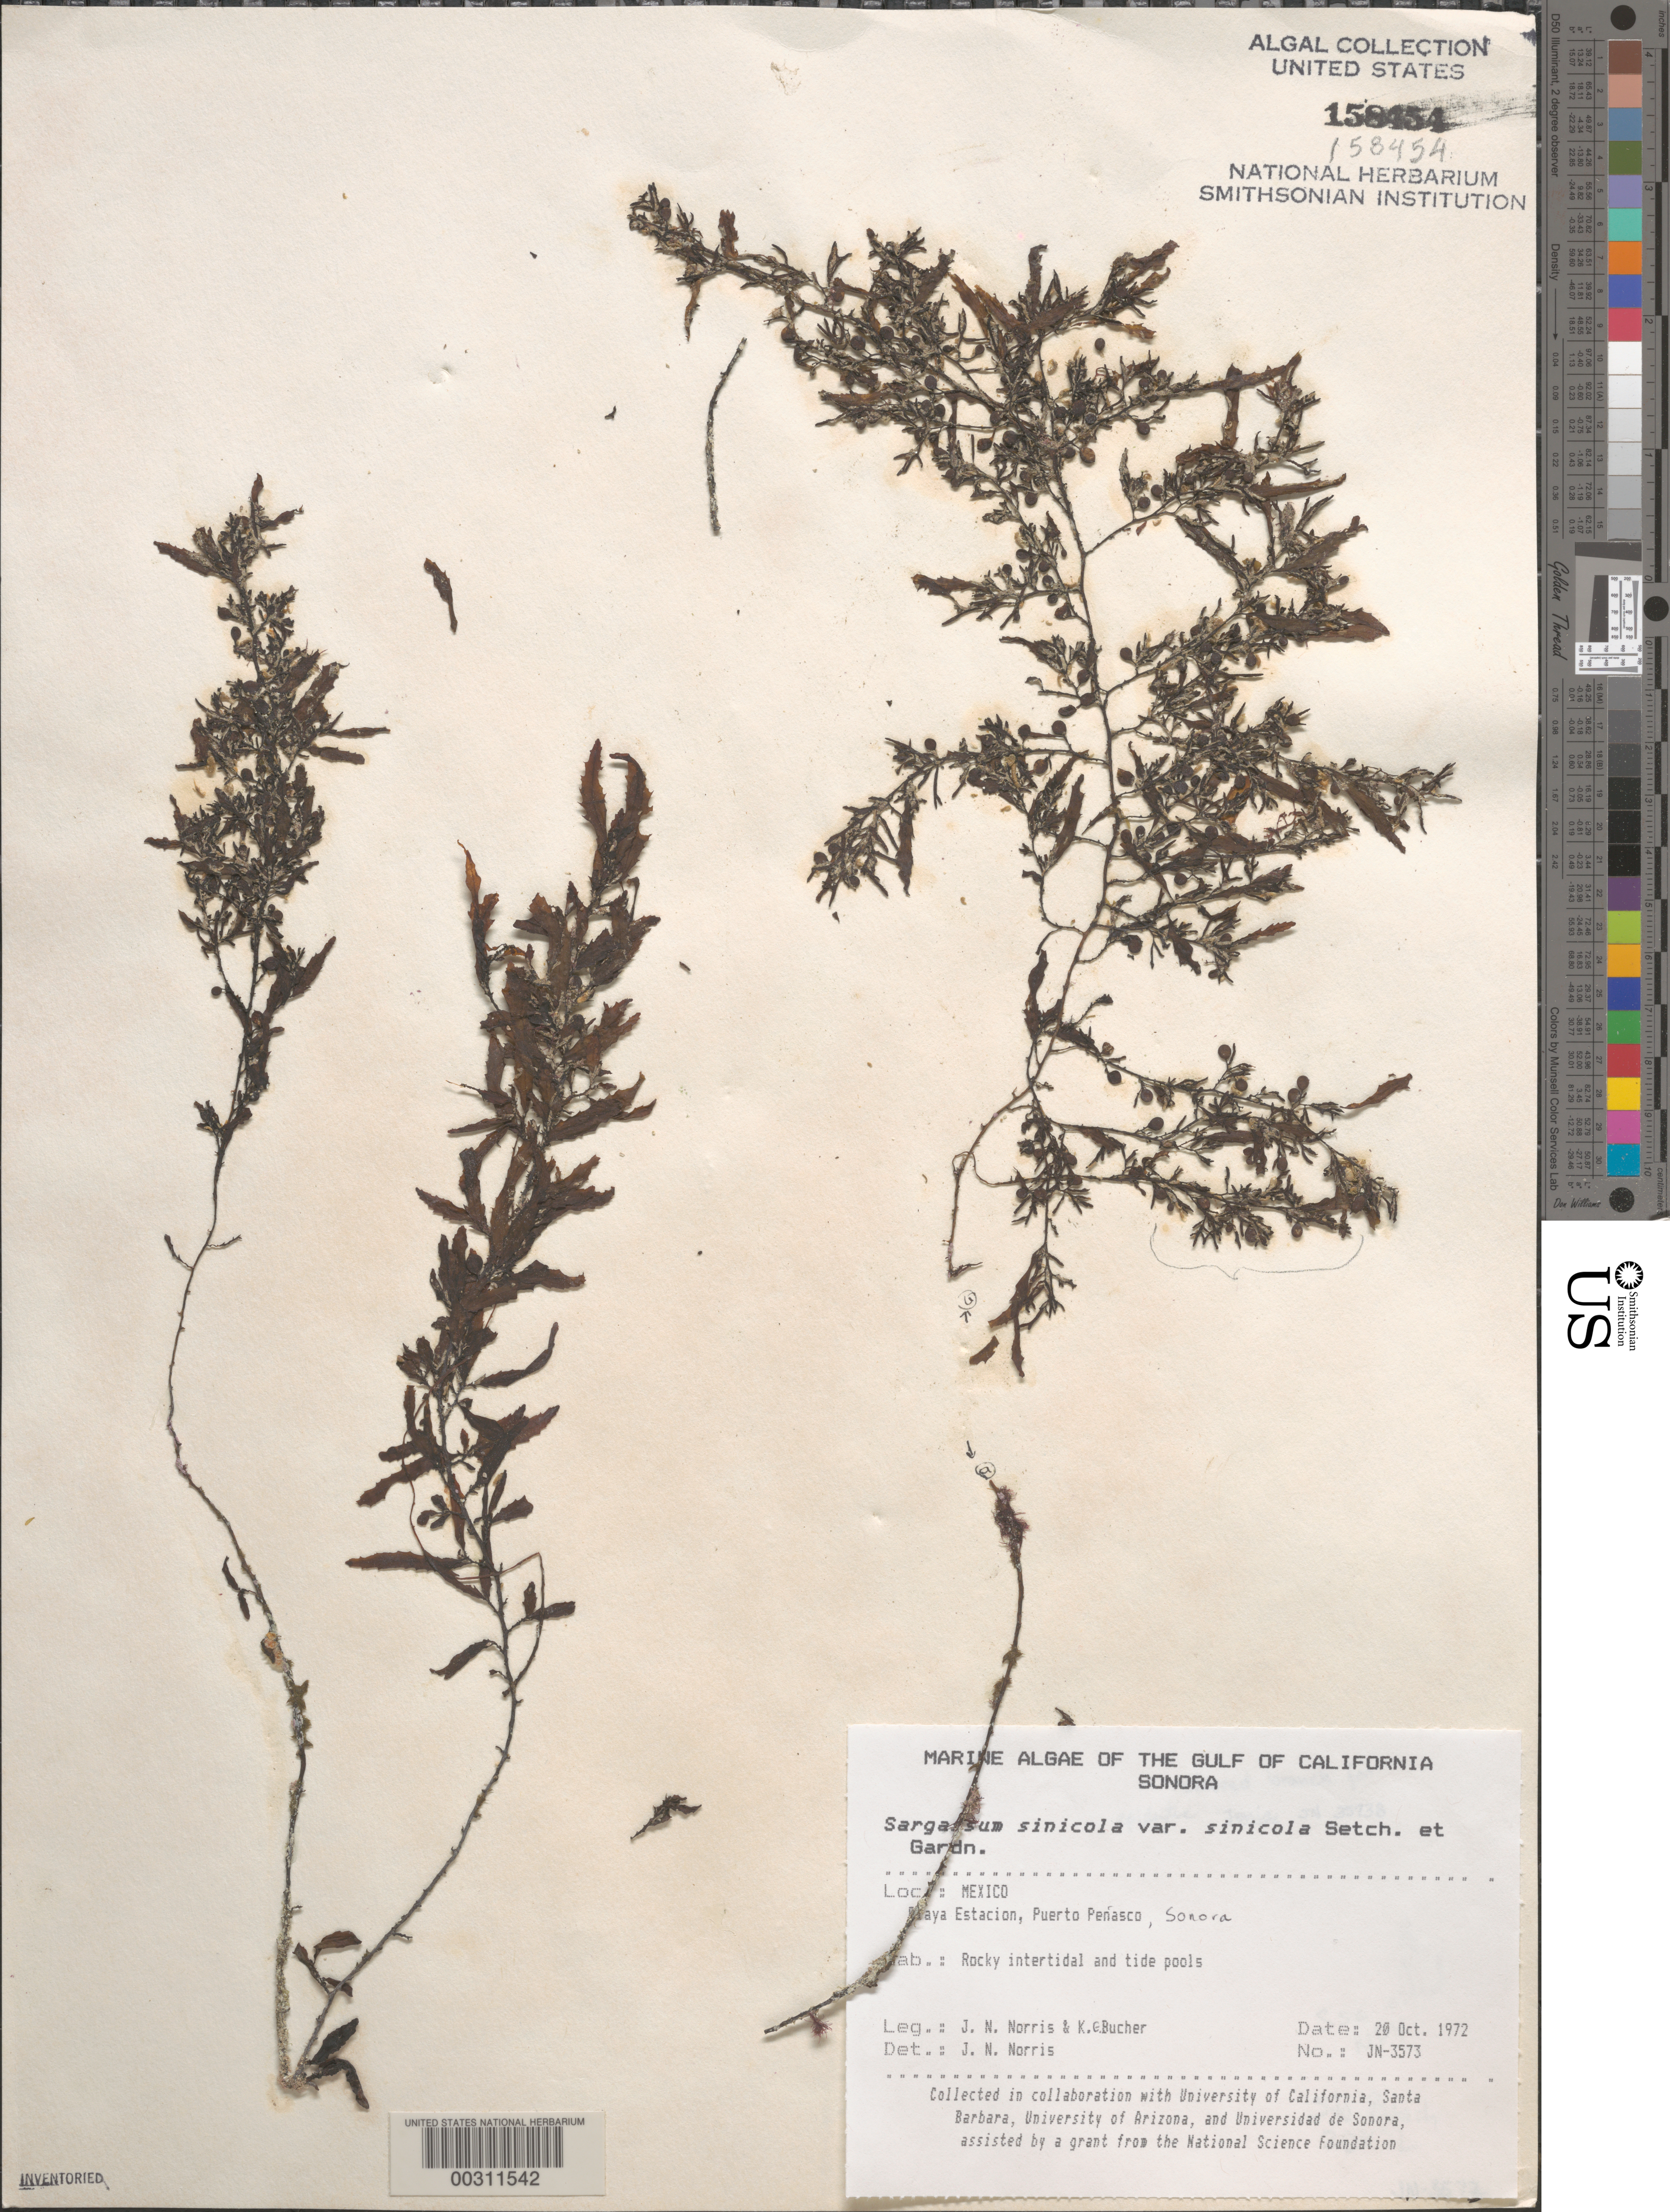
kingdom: Chromista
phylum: Ochrophyta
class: Phaeophyceae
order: Fucales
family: Sargassaceae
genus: Sargassum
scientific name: Sargassum sinicola var. sinicola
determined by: Norris, James N.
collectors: J. N. Norris & K. E. Bucher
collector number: JN-3573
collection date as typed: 20 Oct 1972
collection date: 1972-10-20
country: Mexico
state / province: Sonora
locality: Playa Estacion, Puerto Penasco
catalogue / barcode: US 158454